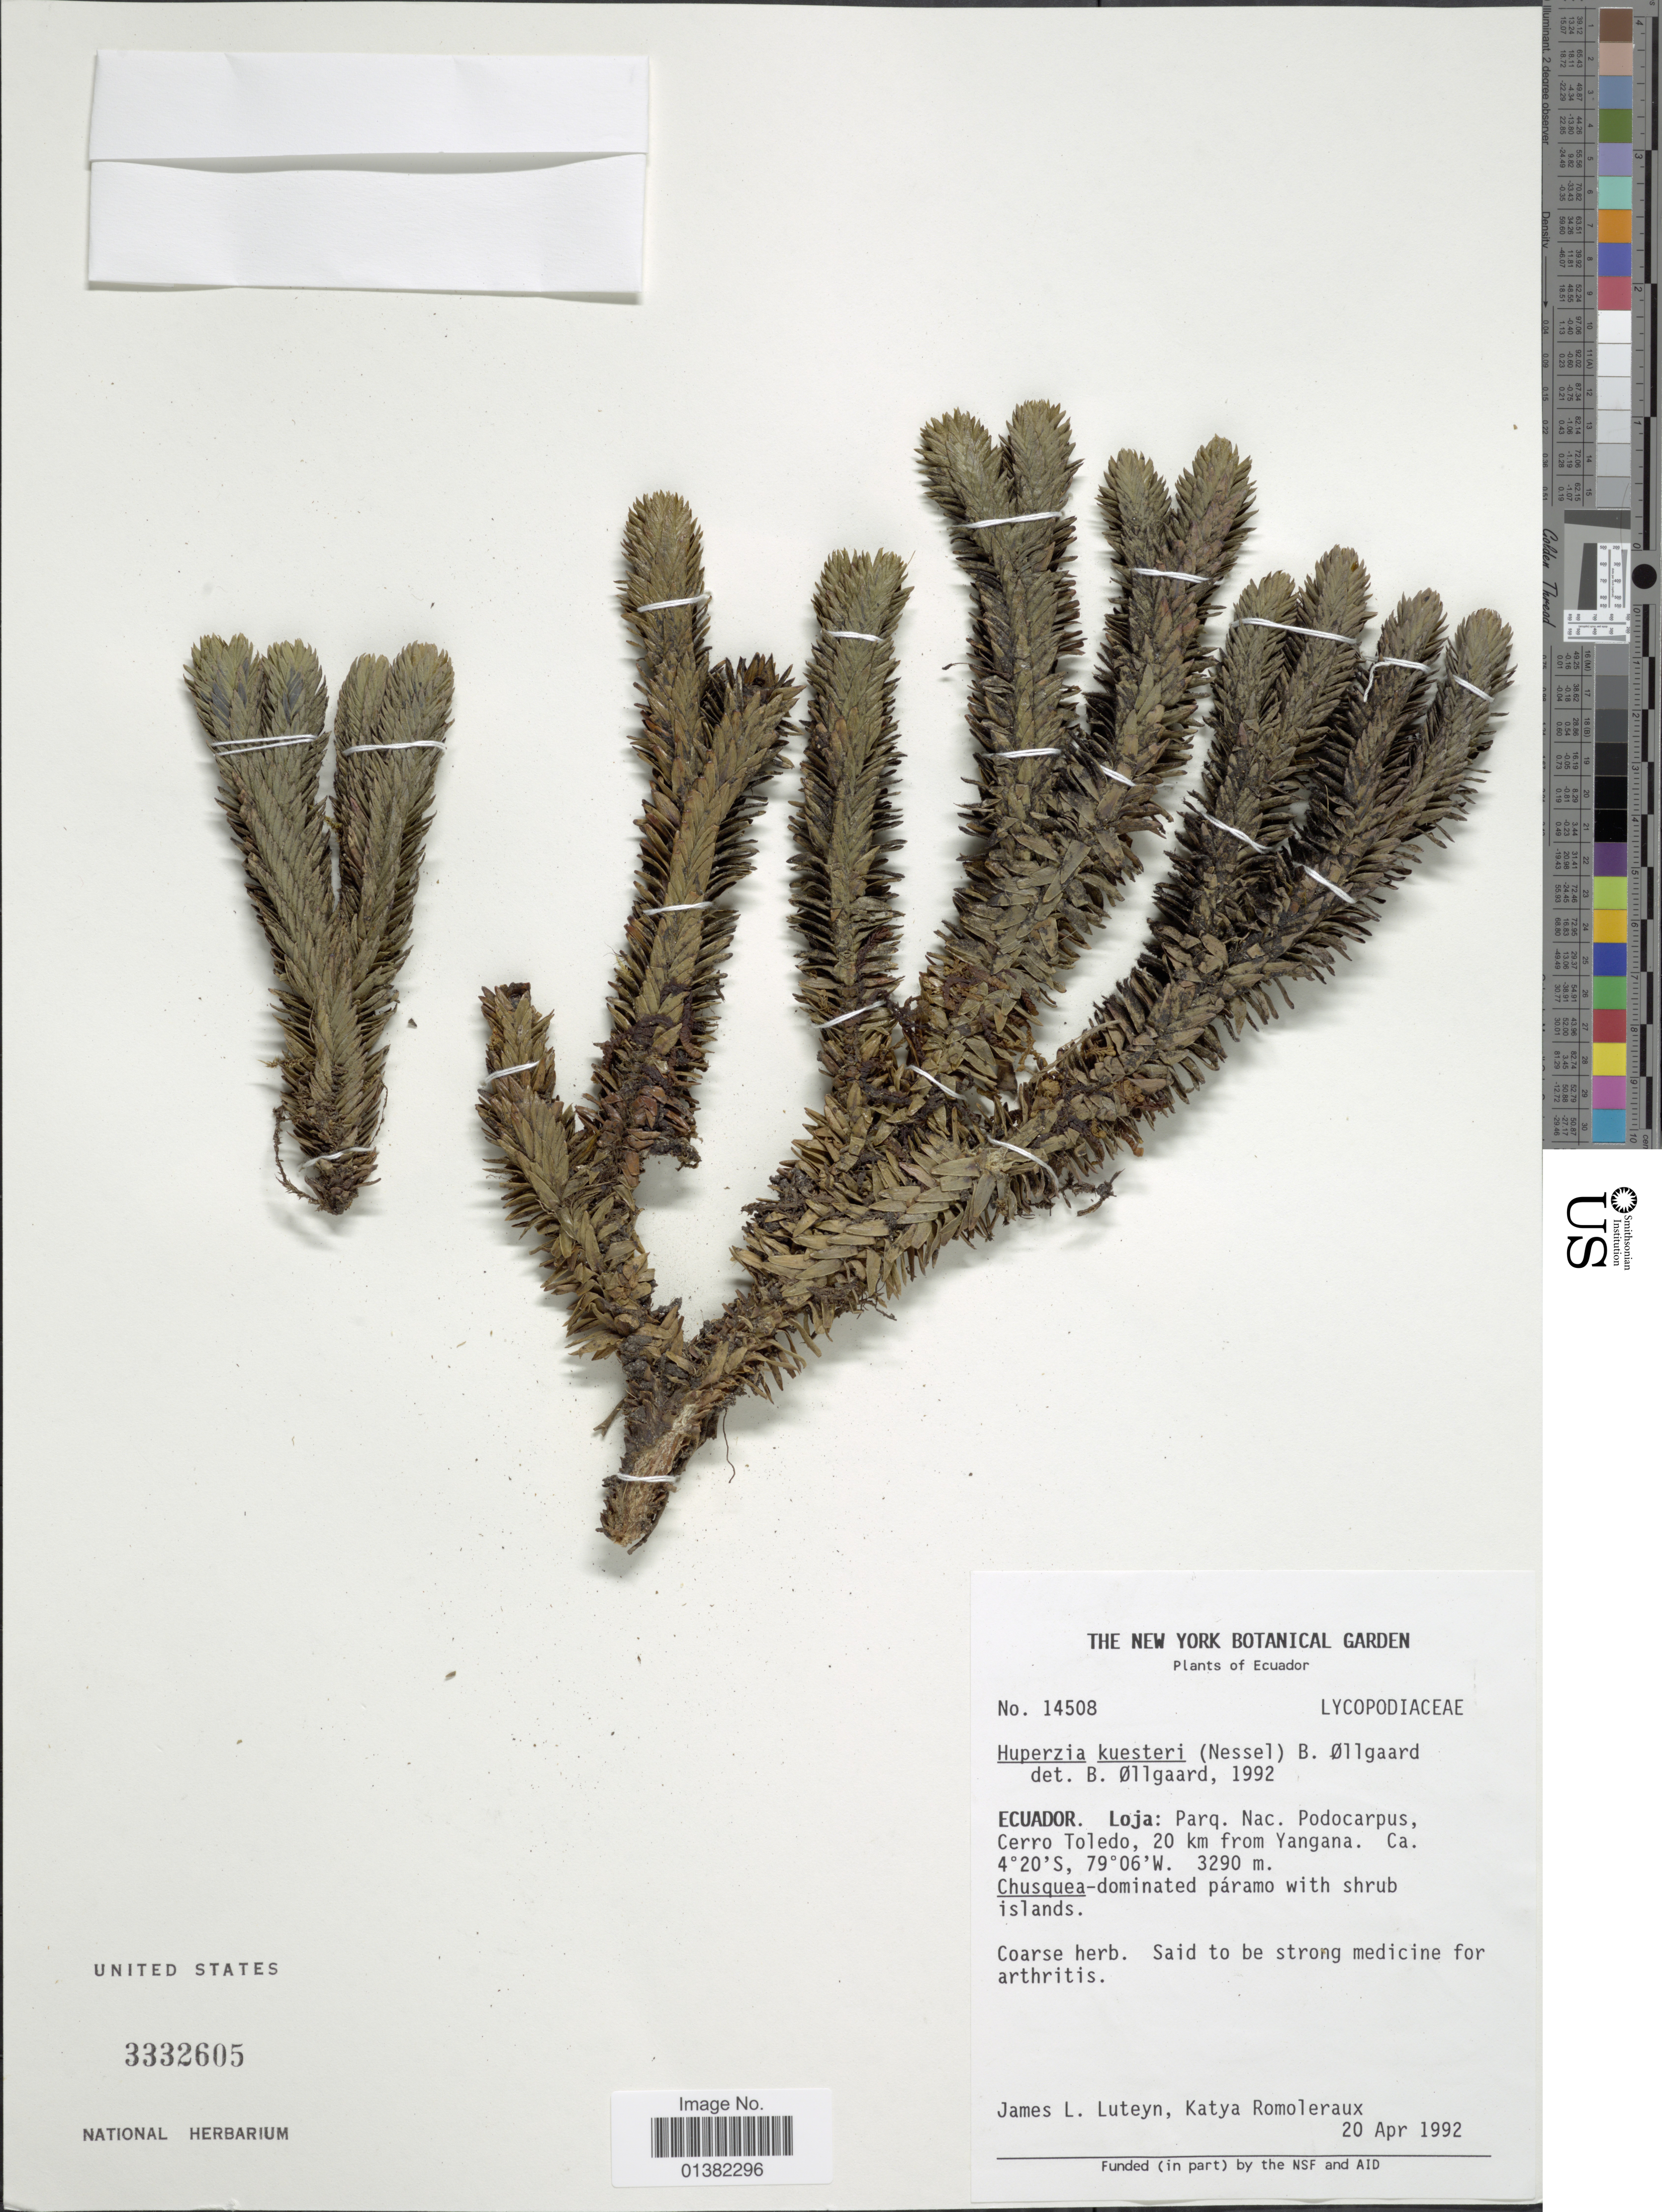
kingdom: Plantae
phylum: Tracheophyta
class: Lycopodiopsida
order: Lycopodiales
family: Lycopodiaceae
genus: Phlegmariurus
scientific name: Phlegmariurus kuesteri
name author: (Nessel) B. Øllg.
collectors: J. L. Luteyn & K. Romoleraux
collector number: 14508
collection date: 1992-04-20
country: Ecuador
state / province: Loja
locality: Parq. Nac. Podocarpus, Cerro Toledo, 20 km from Yangana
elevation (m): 3290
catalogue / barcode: US 3332605